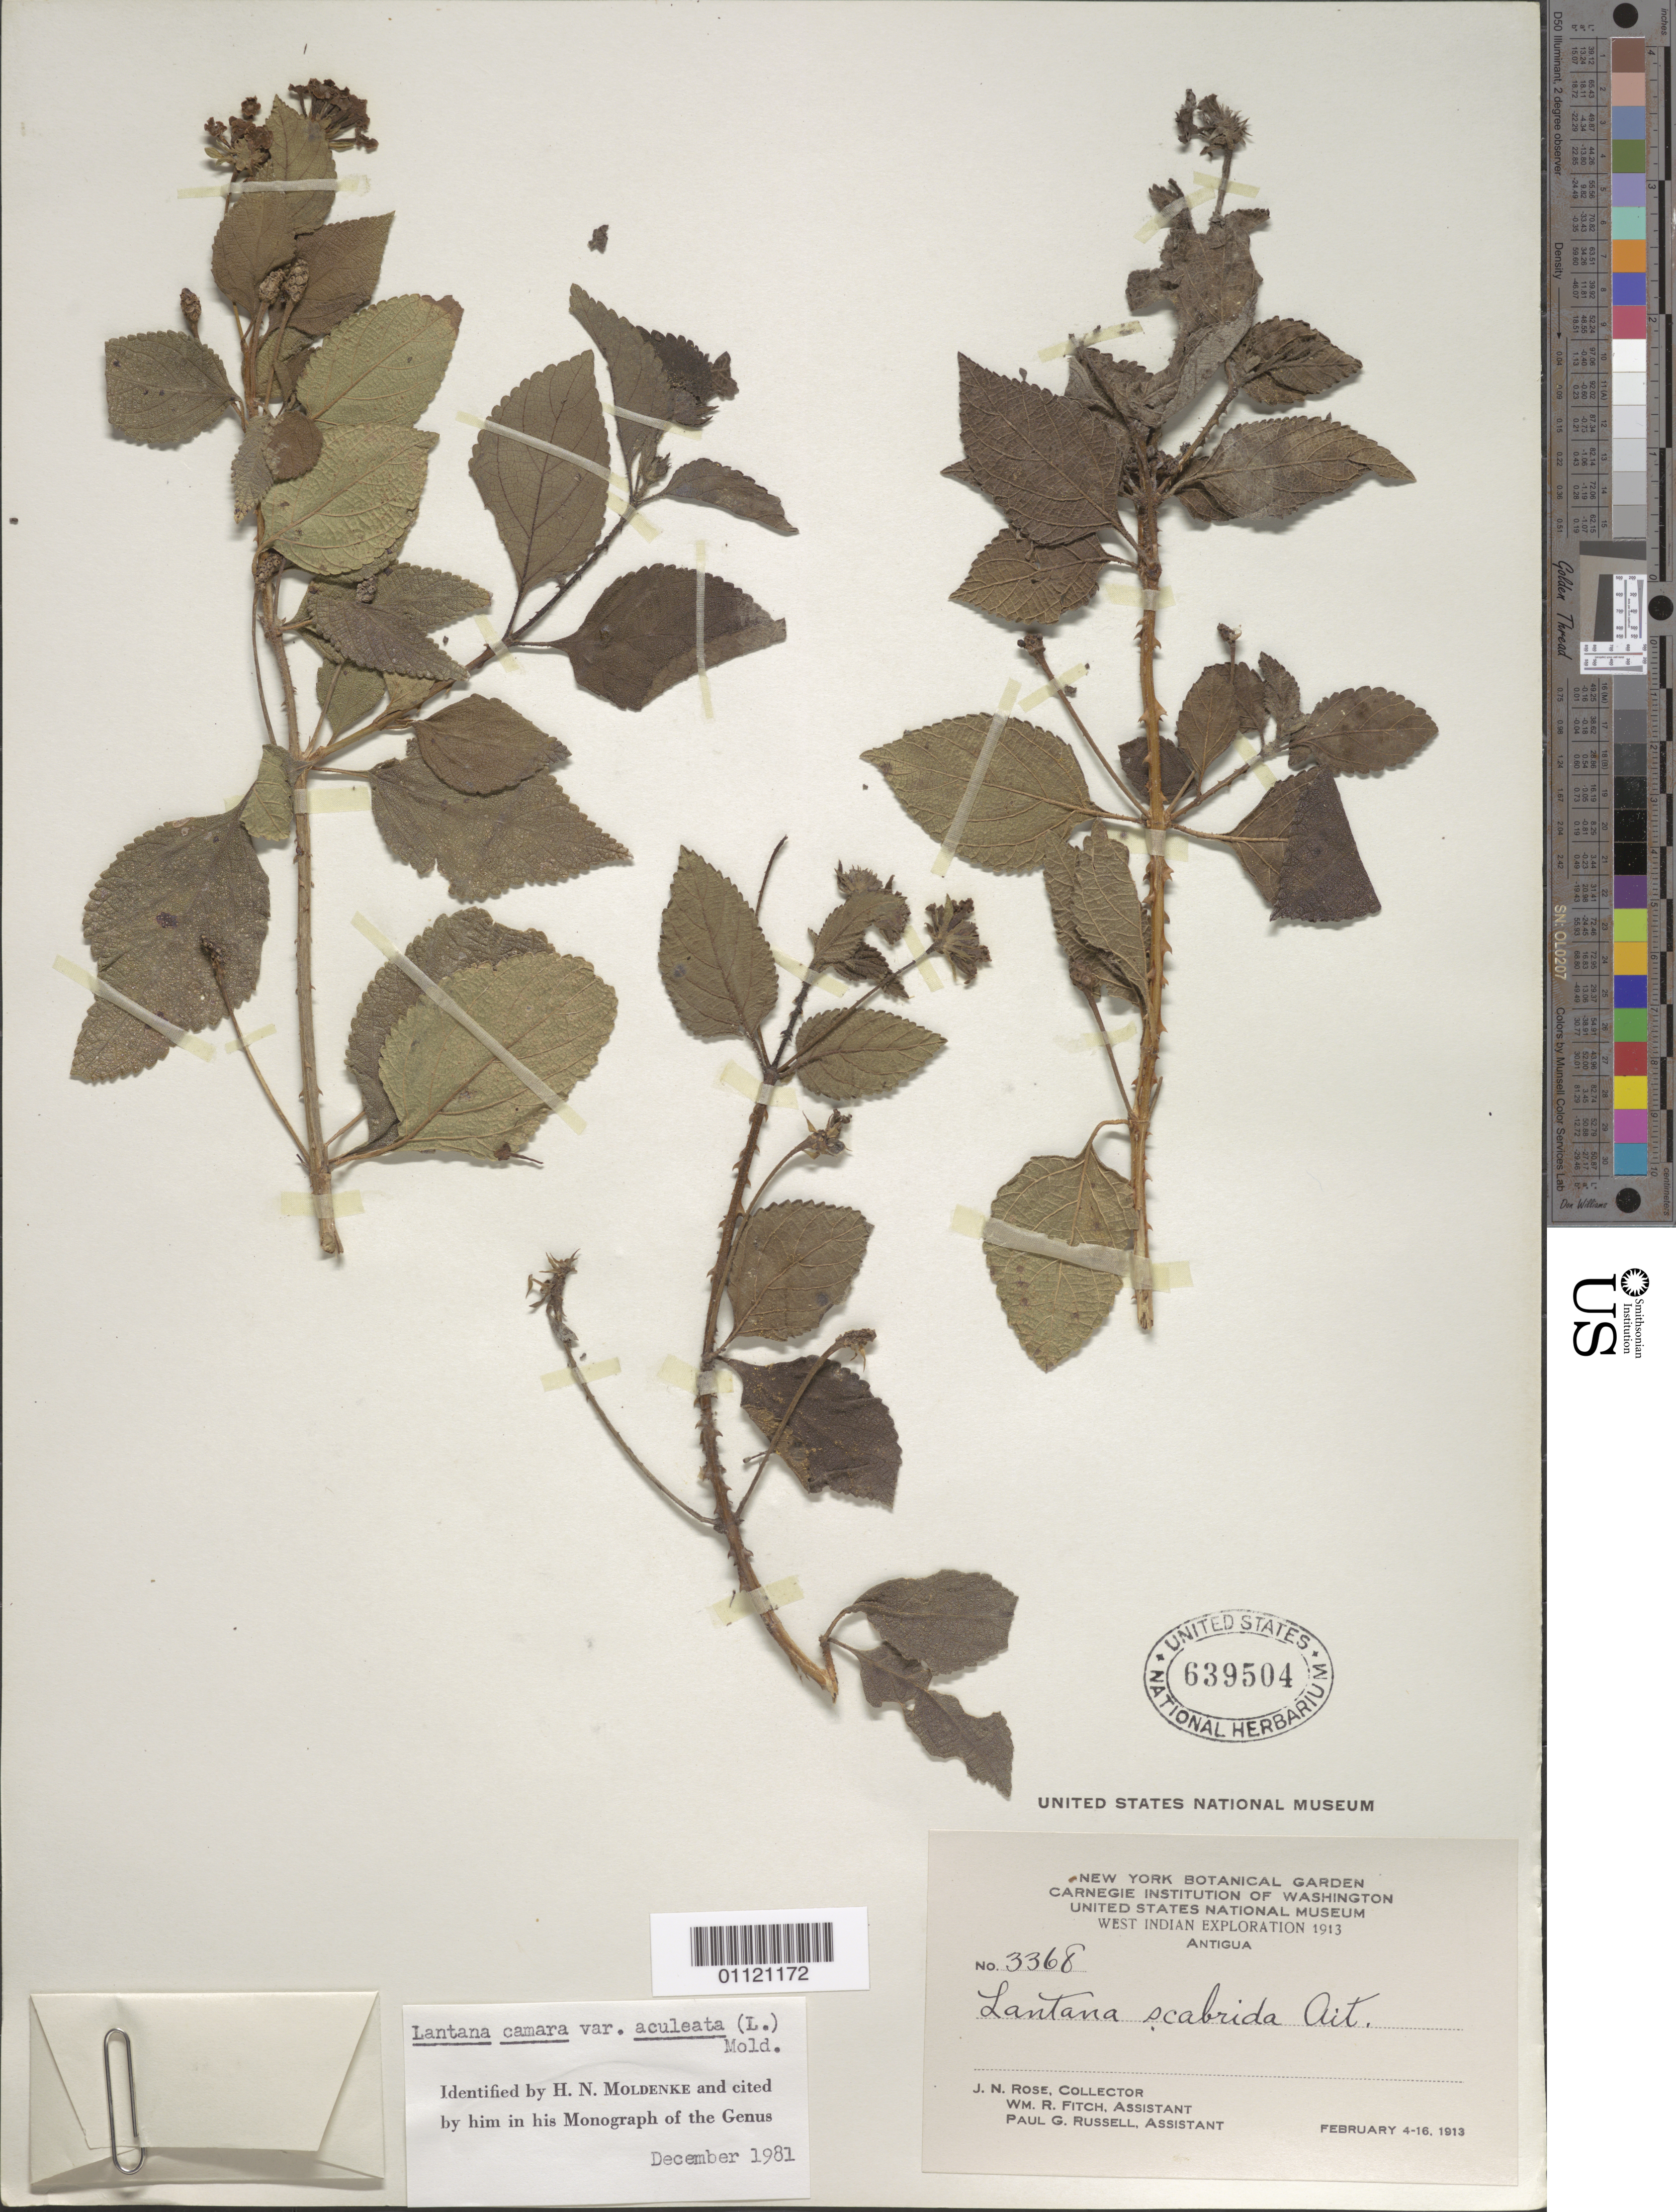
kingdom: Plantae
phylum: Tracheophyta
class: Magnoliopsida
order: Lamiales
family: Verbenaceae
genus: Lantana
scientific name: Lantana camara var. aculeata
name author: (L.) Moldenke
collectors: J. N. Rose, W. R. Fitch & P. G. Russell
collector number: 3368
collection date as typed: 04 Feb 1913 to 16 Feb 1913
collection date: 1913-02-04/1913-02-16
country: Antigua and Barbuda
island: Antigua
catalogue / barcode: US 639504